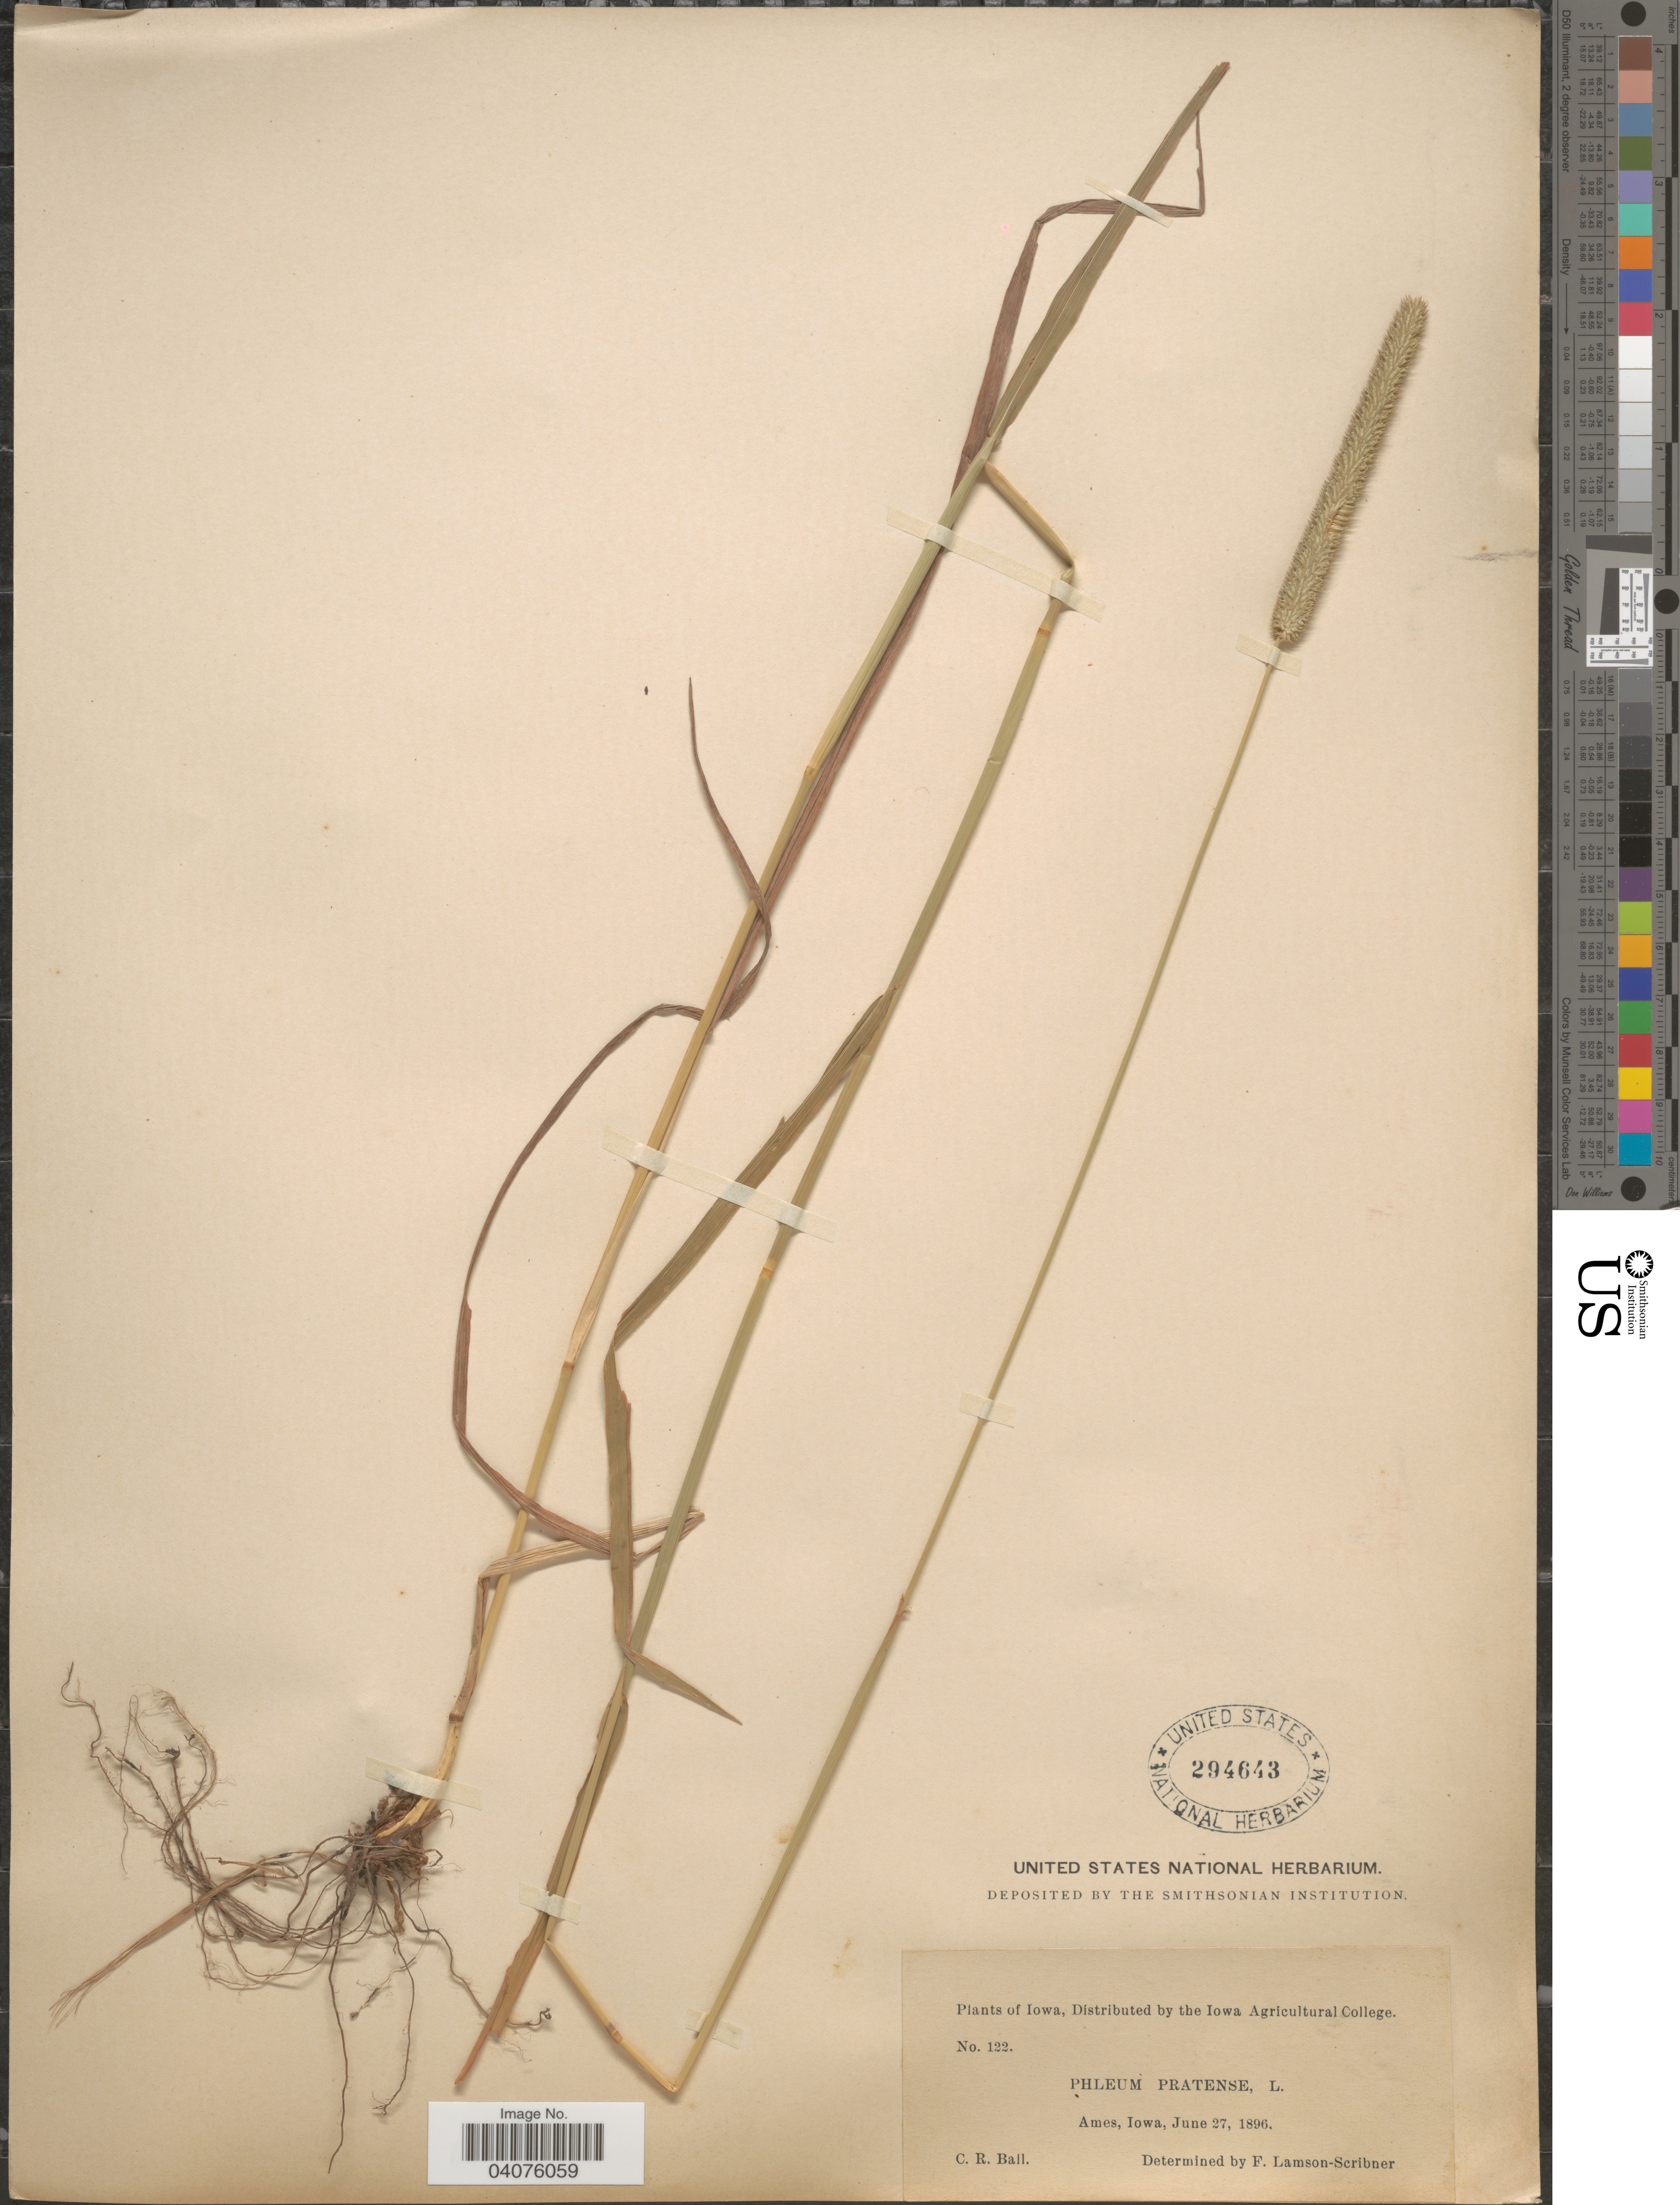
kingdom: Plantae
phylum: Tracheophyta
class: Liliopsida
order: Poales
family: Poaceae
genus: Phleum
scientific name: Phleum pratense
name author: L.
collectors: C. R. Ball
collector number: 122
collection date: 1896-06-27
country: United States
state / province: Iowa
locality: Ames.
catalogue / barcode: US 294643